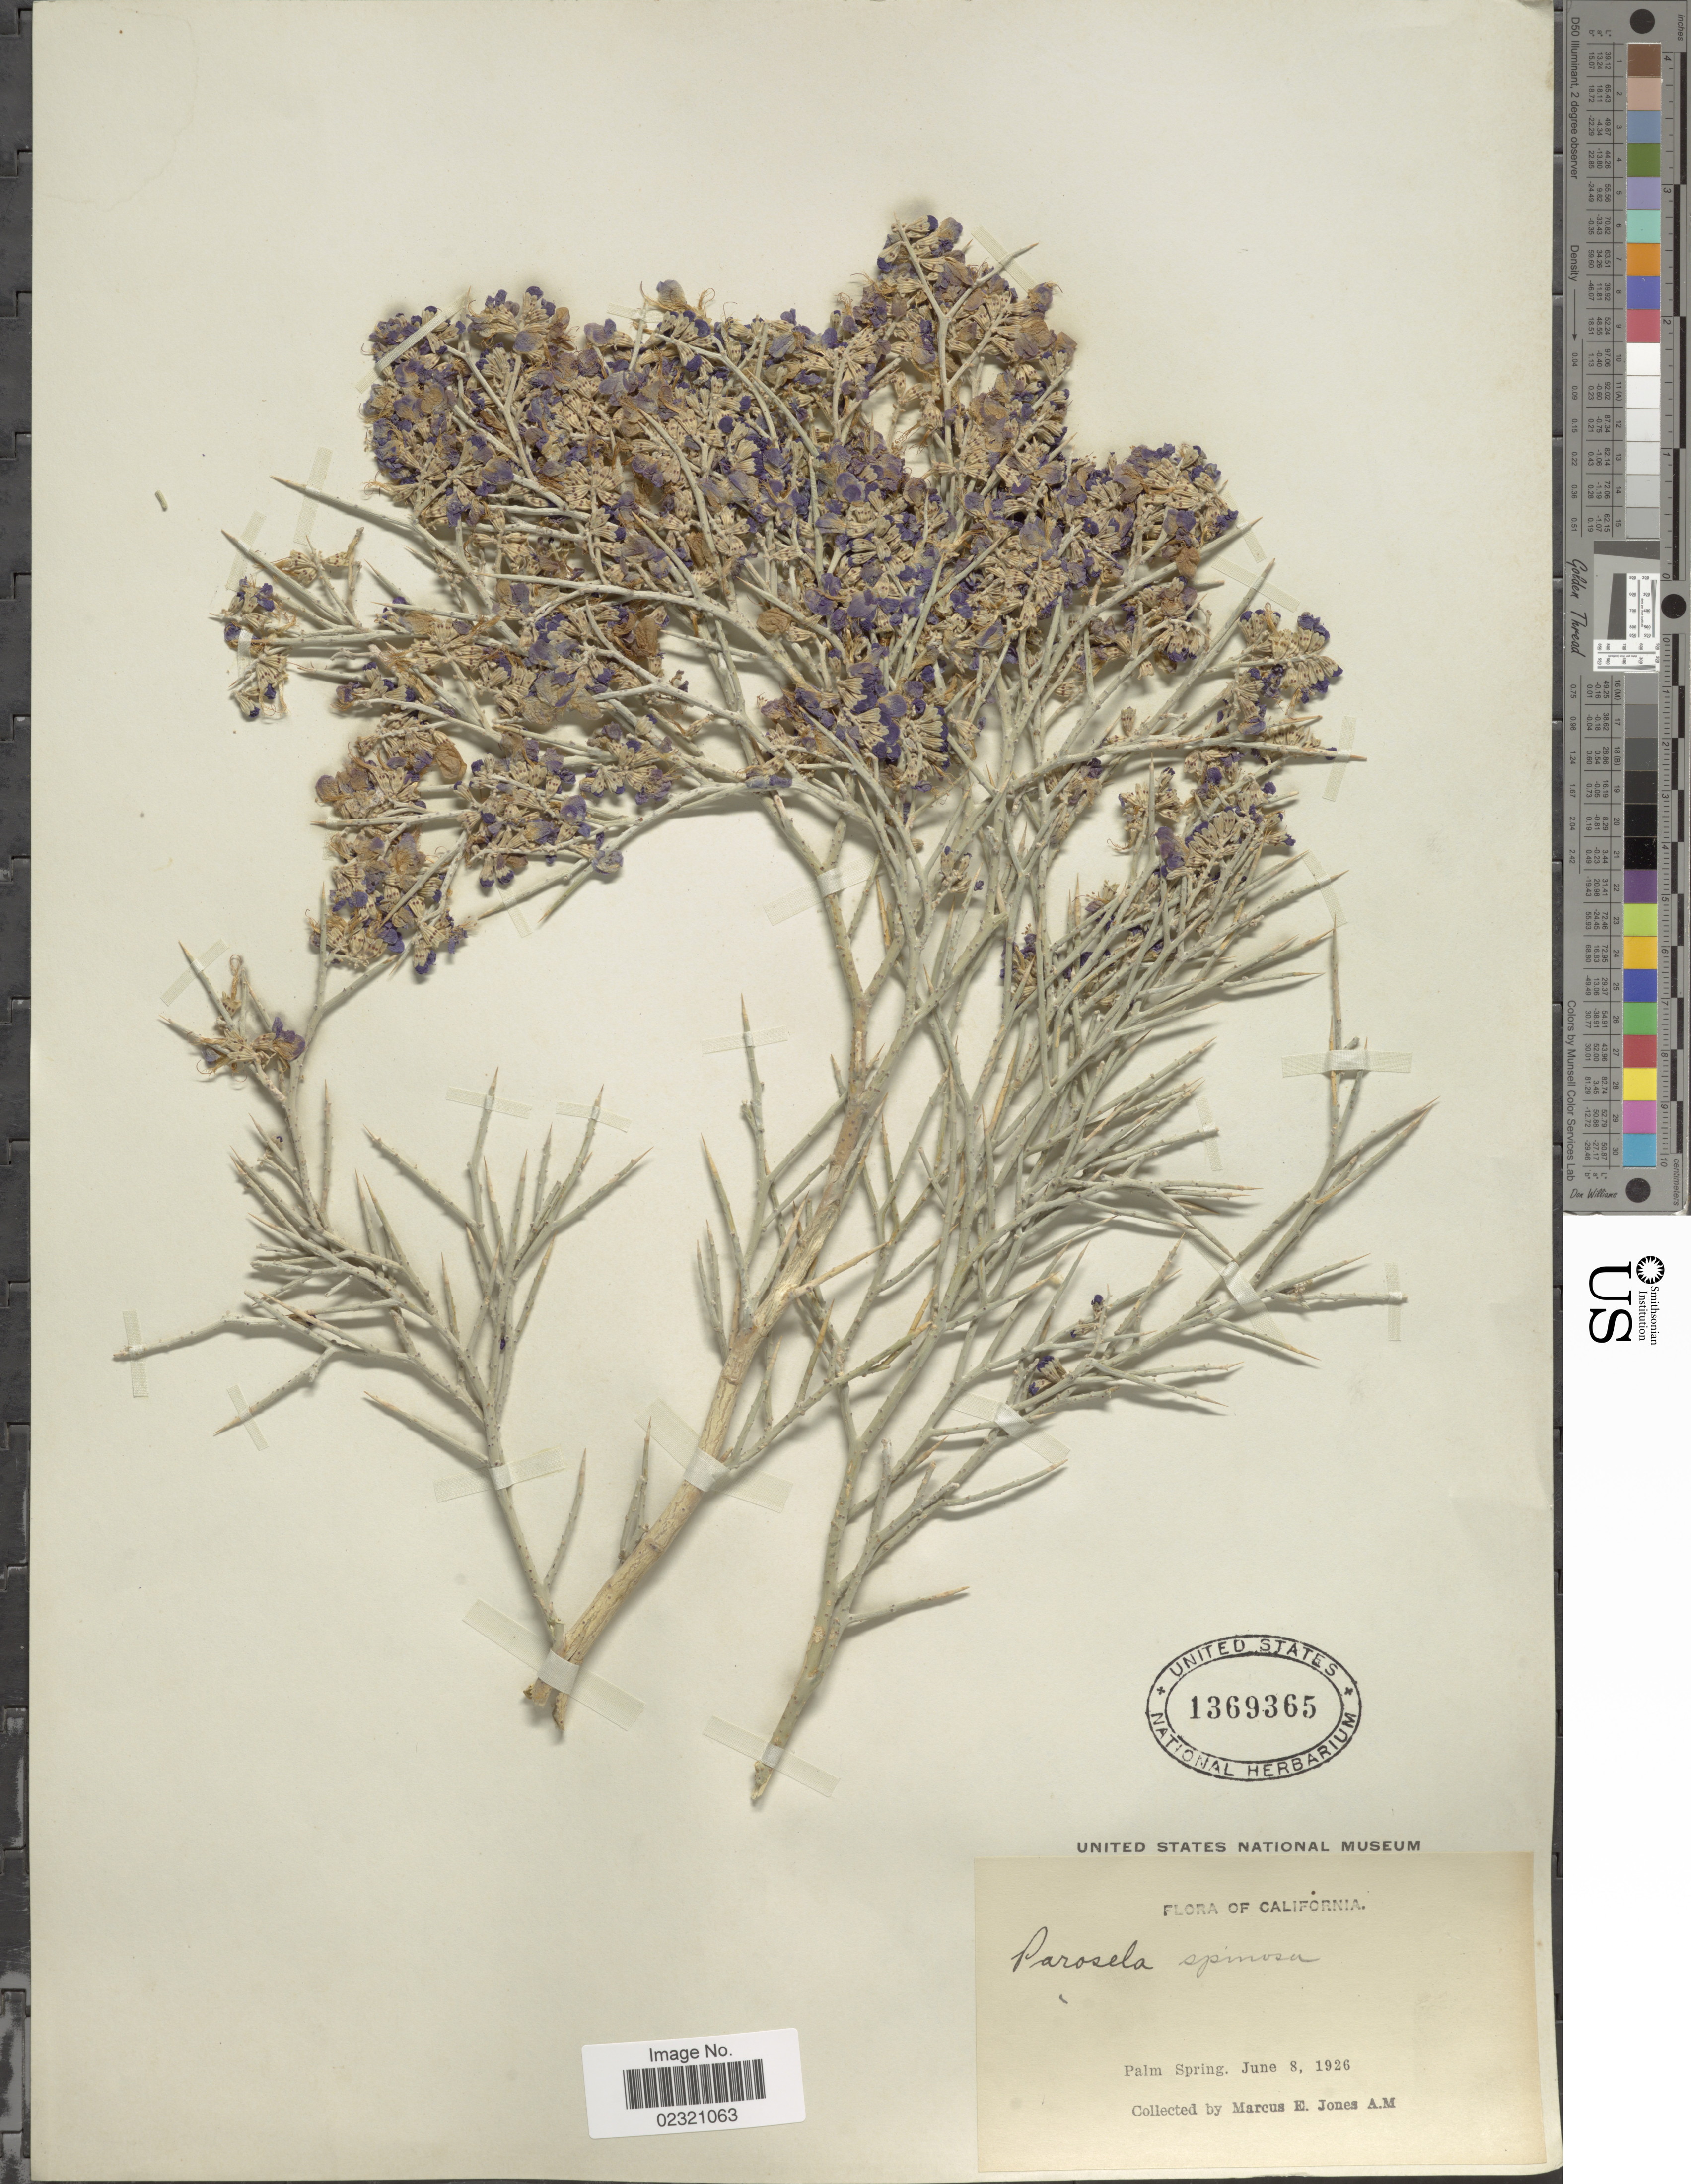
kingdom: Plantae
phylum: Tracheophyta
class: Magnoliopsida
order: Fabales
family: Fabaceae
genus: Psorothamnus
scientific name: Psorothamnus spinosus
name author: (A. Gray) Barneby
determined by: Strong, M. T., (US), Smithsonian Institution - National Museum of Natural History (UNITED STATES)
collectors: M. E. Jones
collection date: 1926-06-08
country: United States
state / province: California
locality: Palm Spring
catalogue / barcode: US 1369365